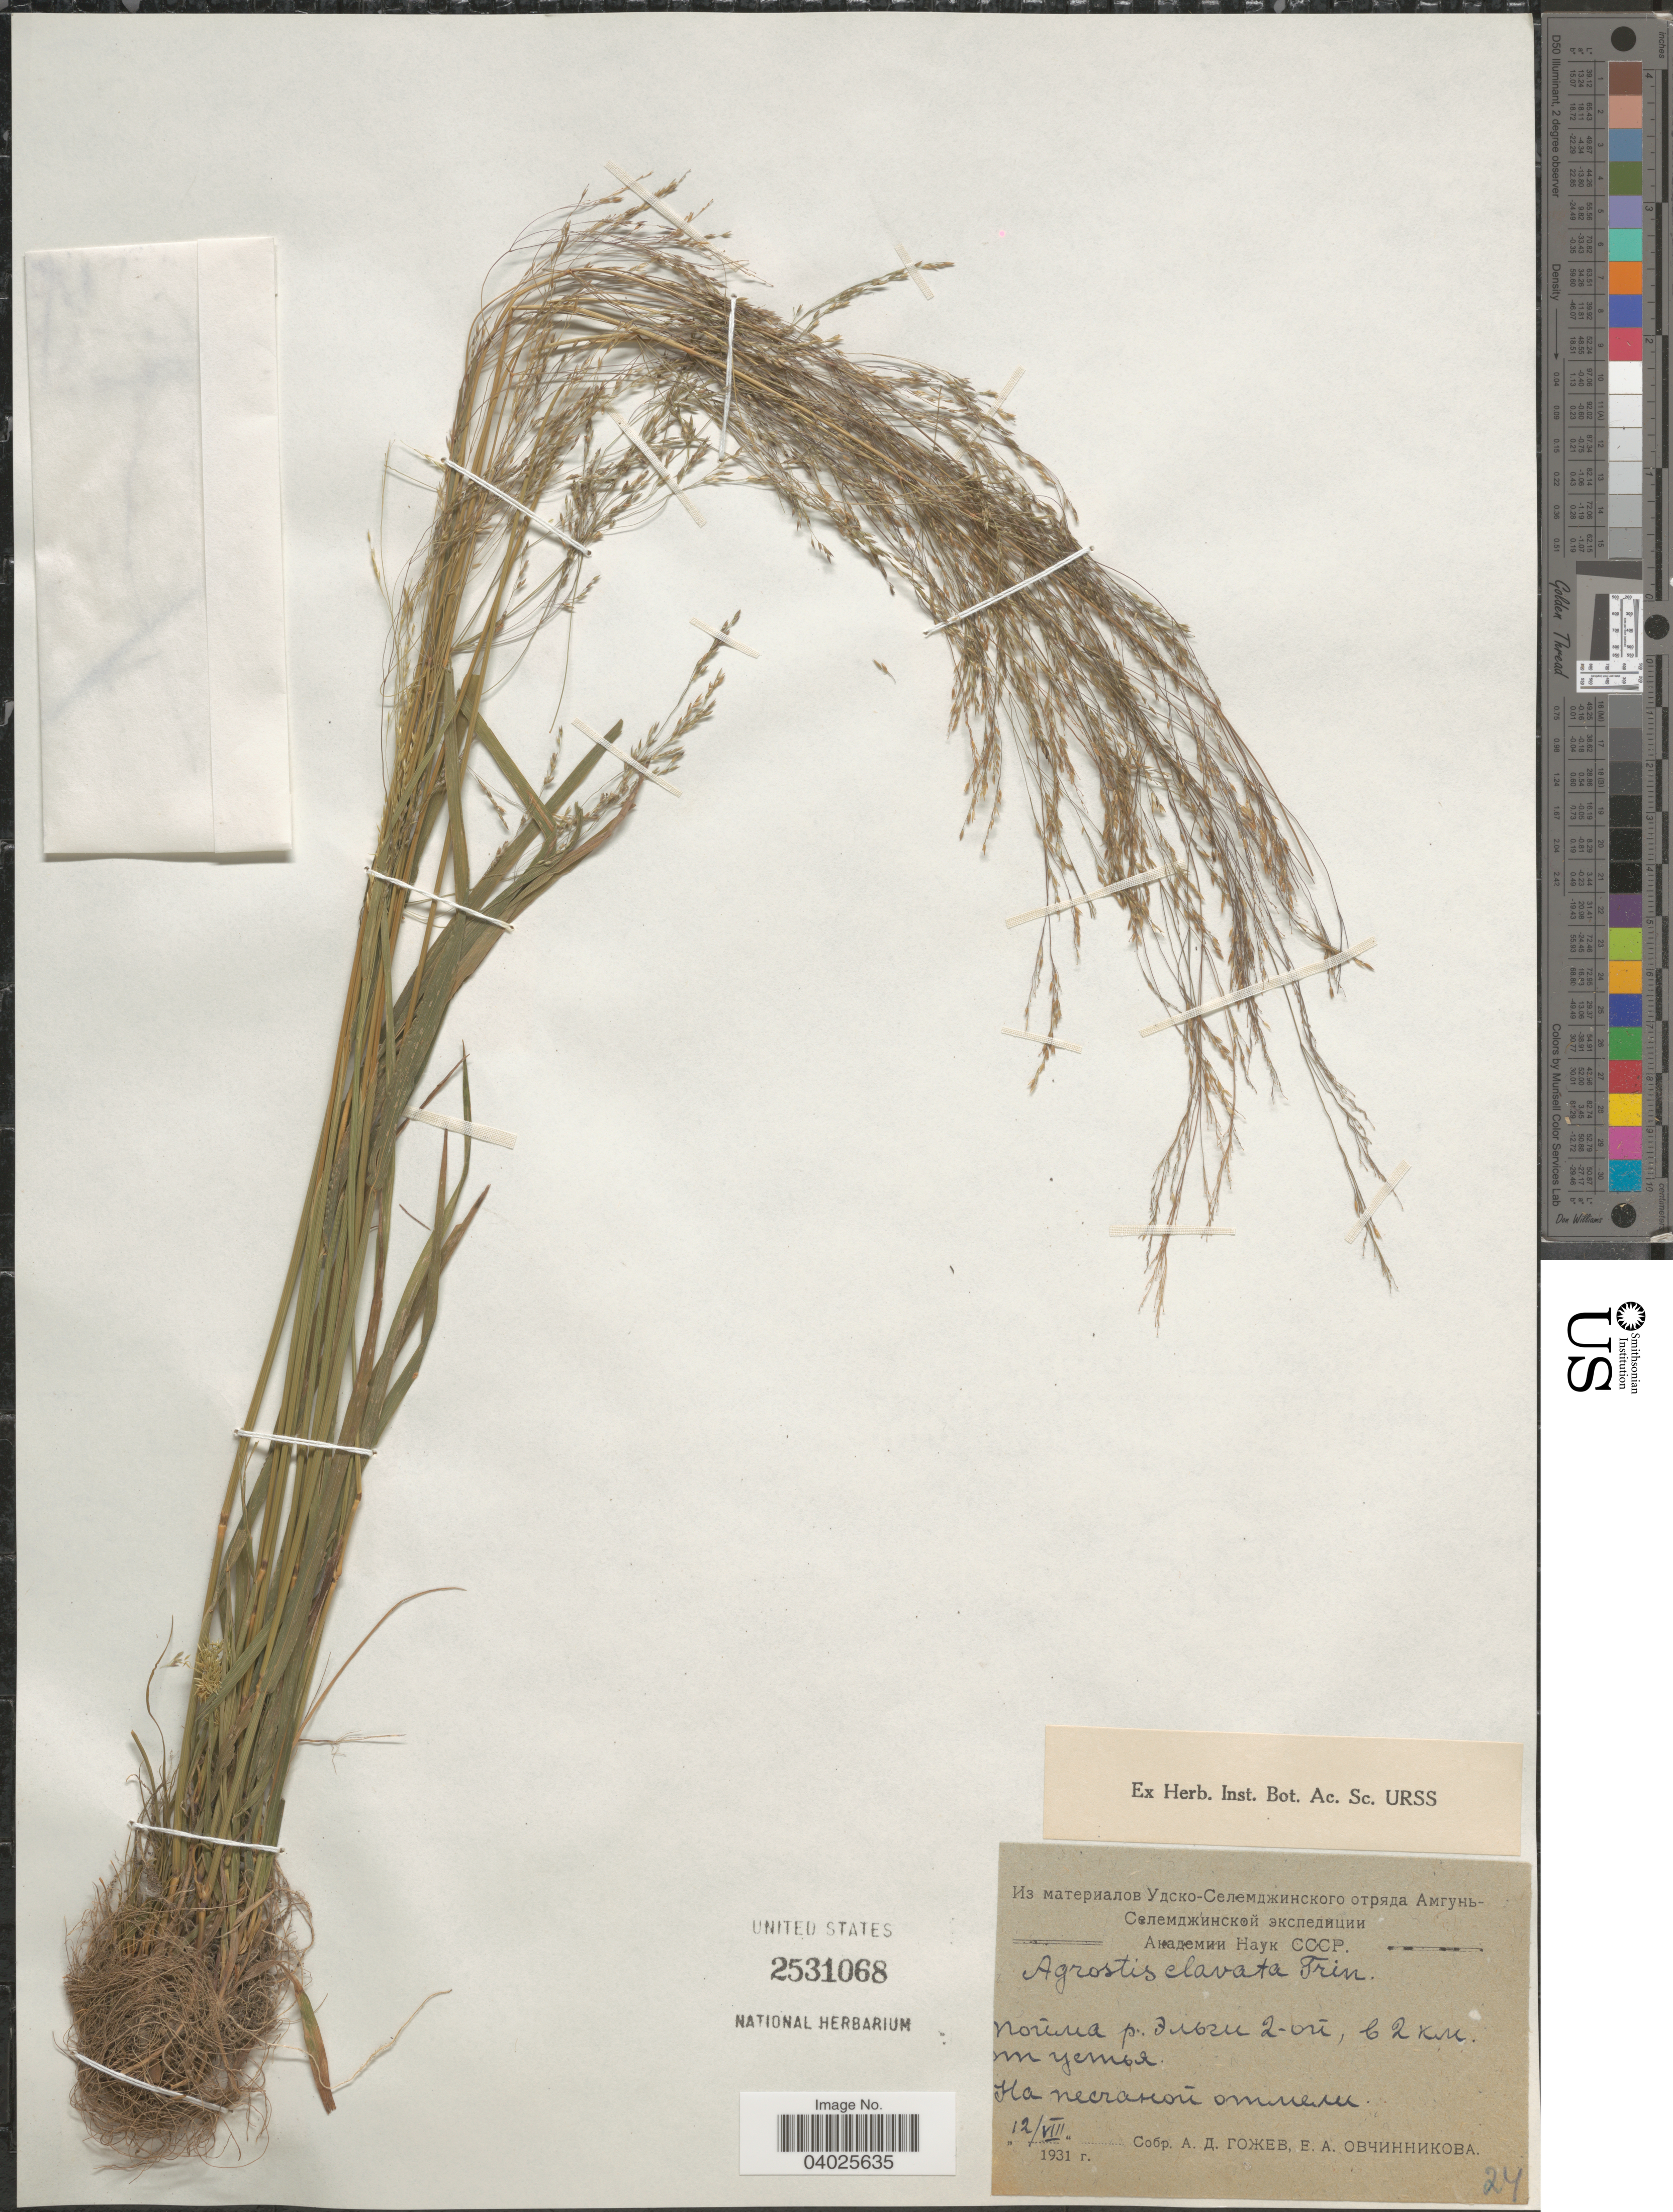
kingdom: Plantae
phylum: Tracheophyta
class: Liliopsida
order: Poales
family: Poaceae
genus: Agrostis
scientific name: Agrostis clavata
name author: Trin.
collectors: A. Gozhev & E. Ovchinnikova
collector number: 24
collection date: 1931-08-12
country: Russian Federation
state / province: Khabarovsk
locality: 2 km from mouth of river Elga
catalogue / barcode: US 2531068